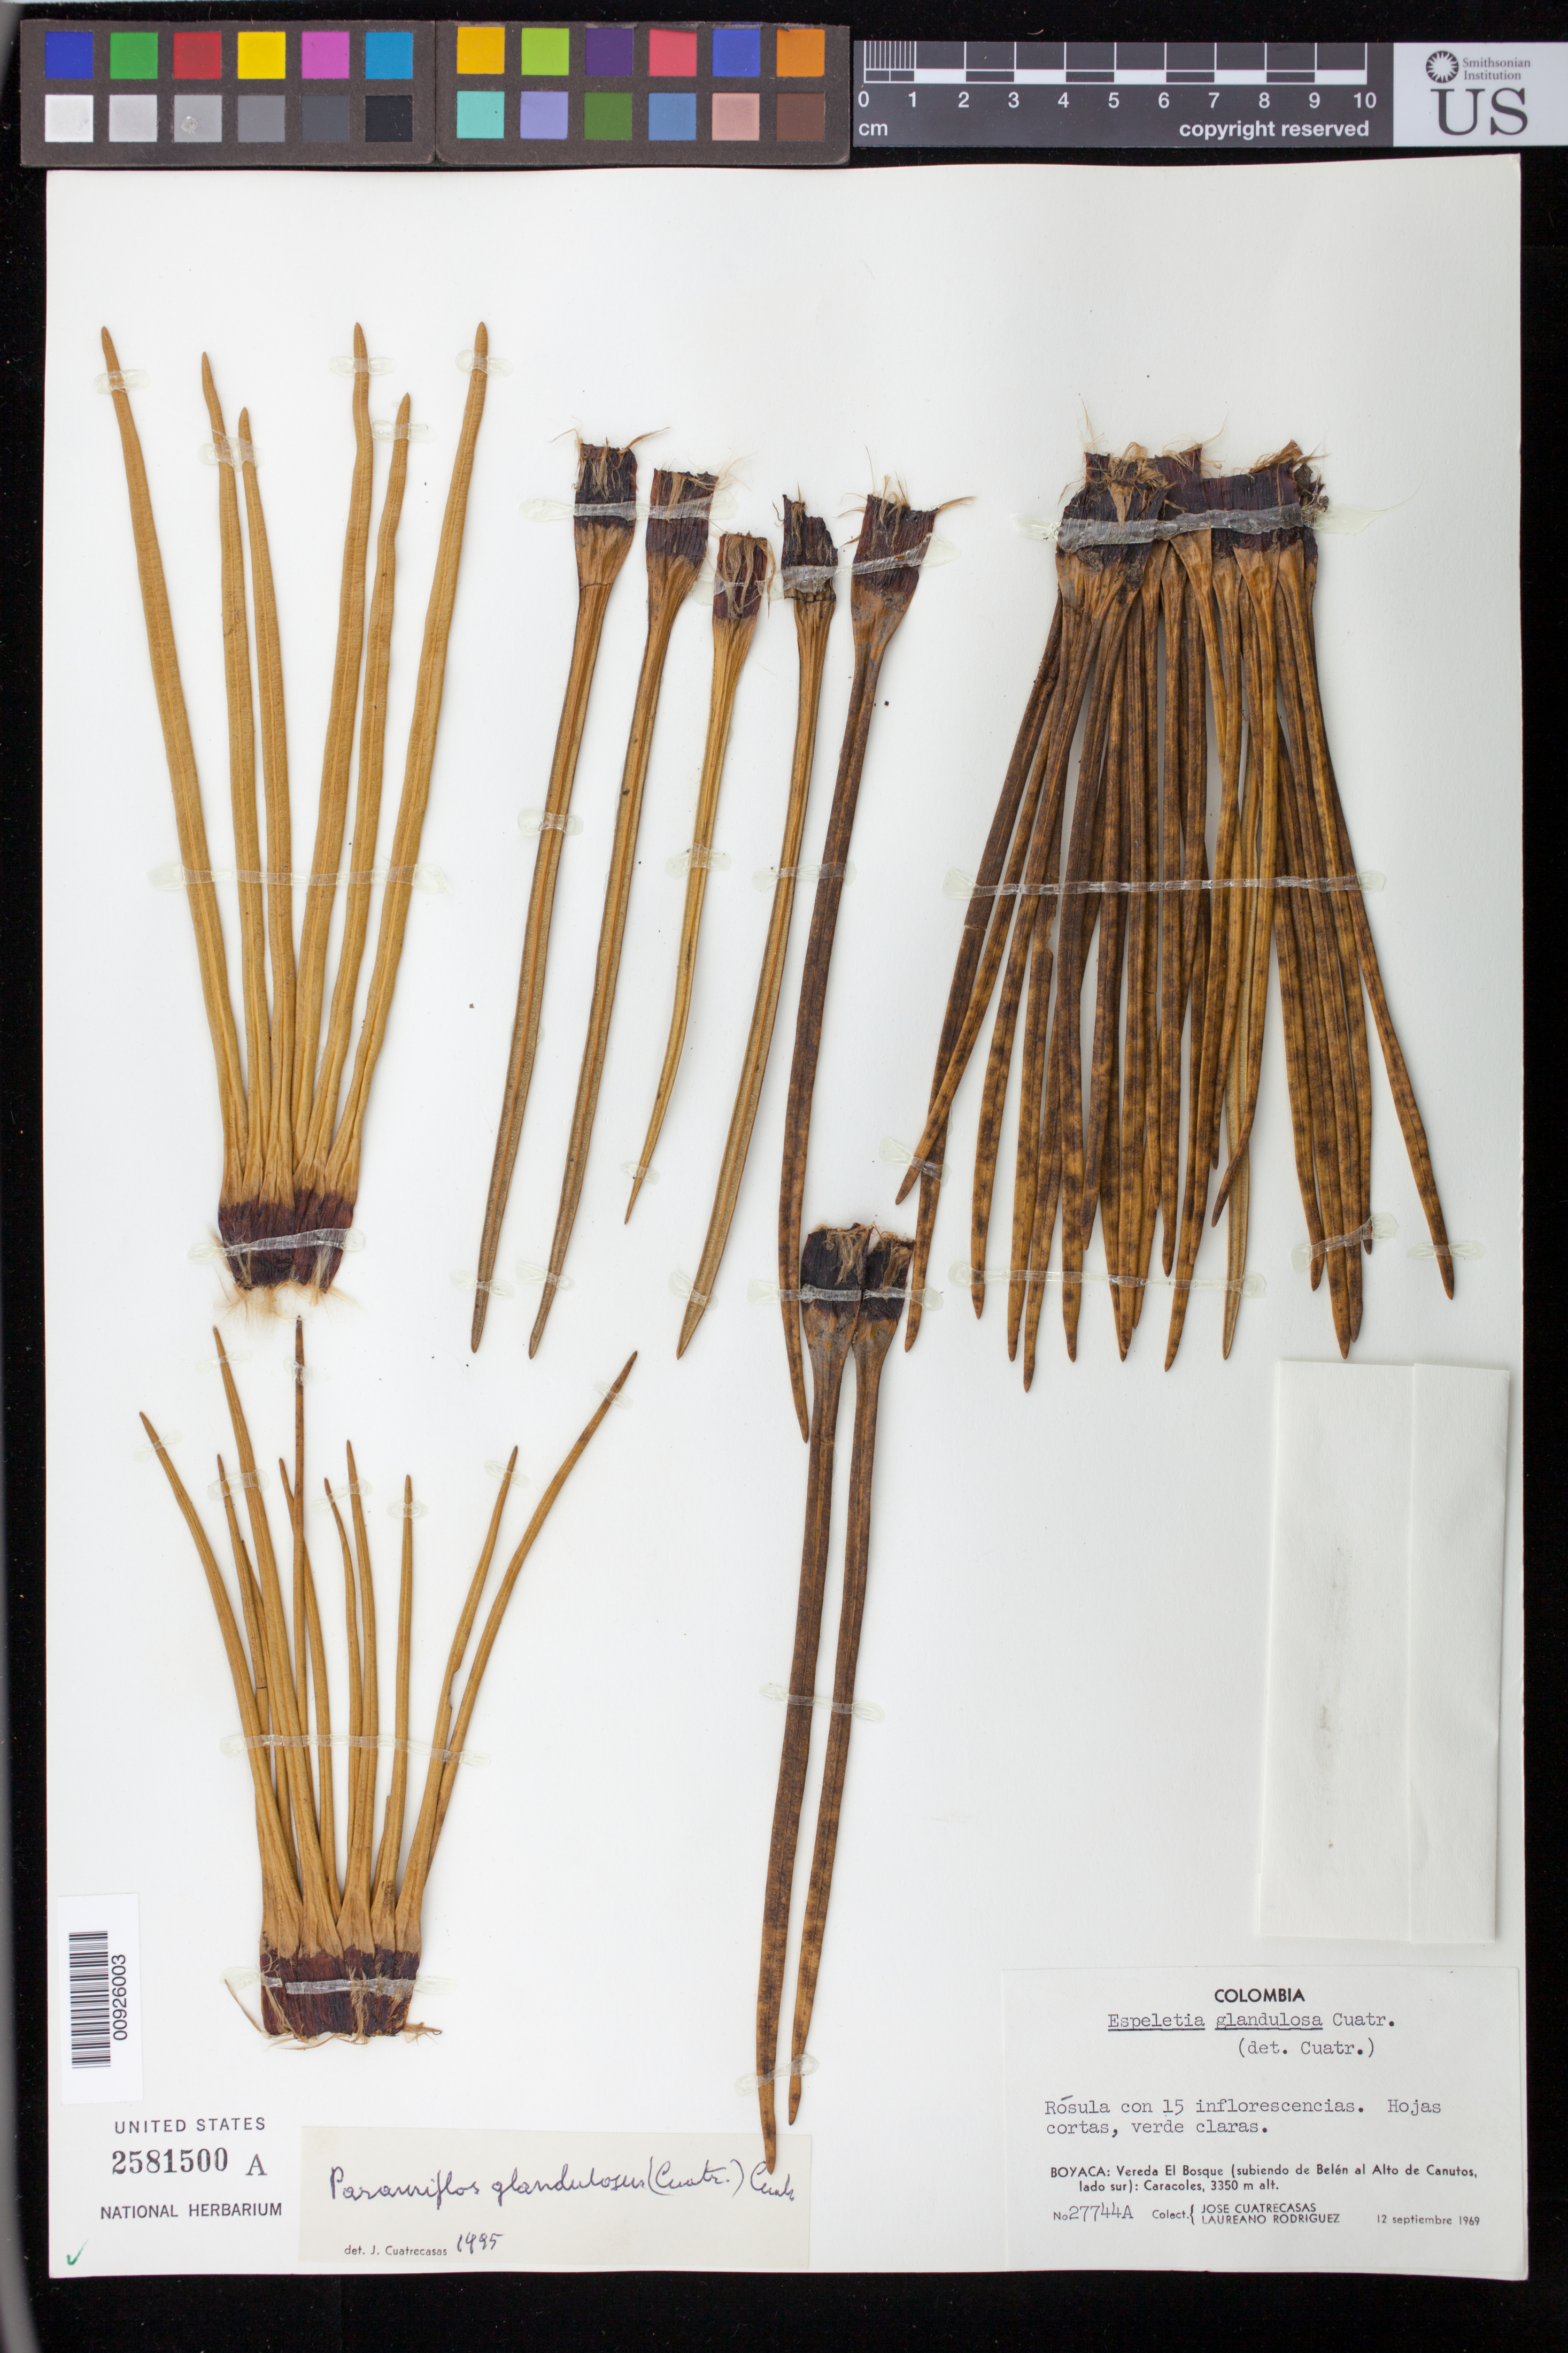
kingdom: Plantae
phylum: Tracheophyta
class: Magnoliopsida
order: Asterales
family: Asteraceae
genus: Paramiflos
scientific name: Paramiflos glandulosus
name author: (Cuatrec.) Cuatrec.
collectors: J. Cuatrecasas & L. Rodriguez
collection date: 1969-09-12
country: Colombia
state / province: Boyacá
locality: Vereda El Bosque, subiendo de Belén al Alto de Canutos, lado sur: Caracoles.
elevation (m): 3350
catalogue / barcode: US 2581500A